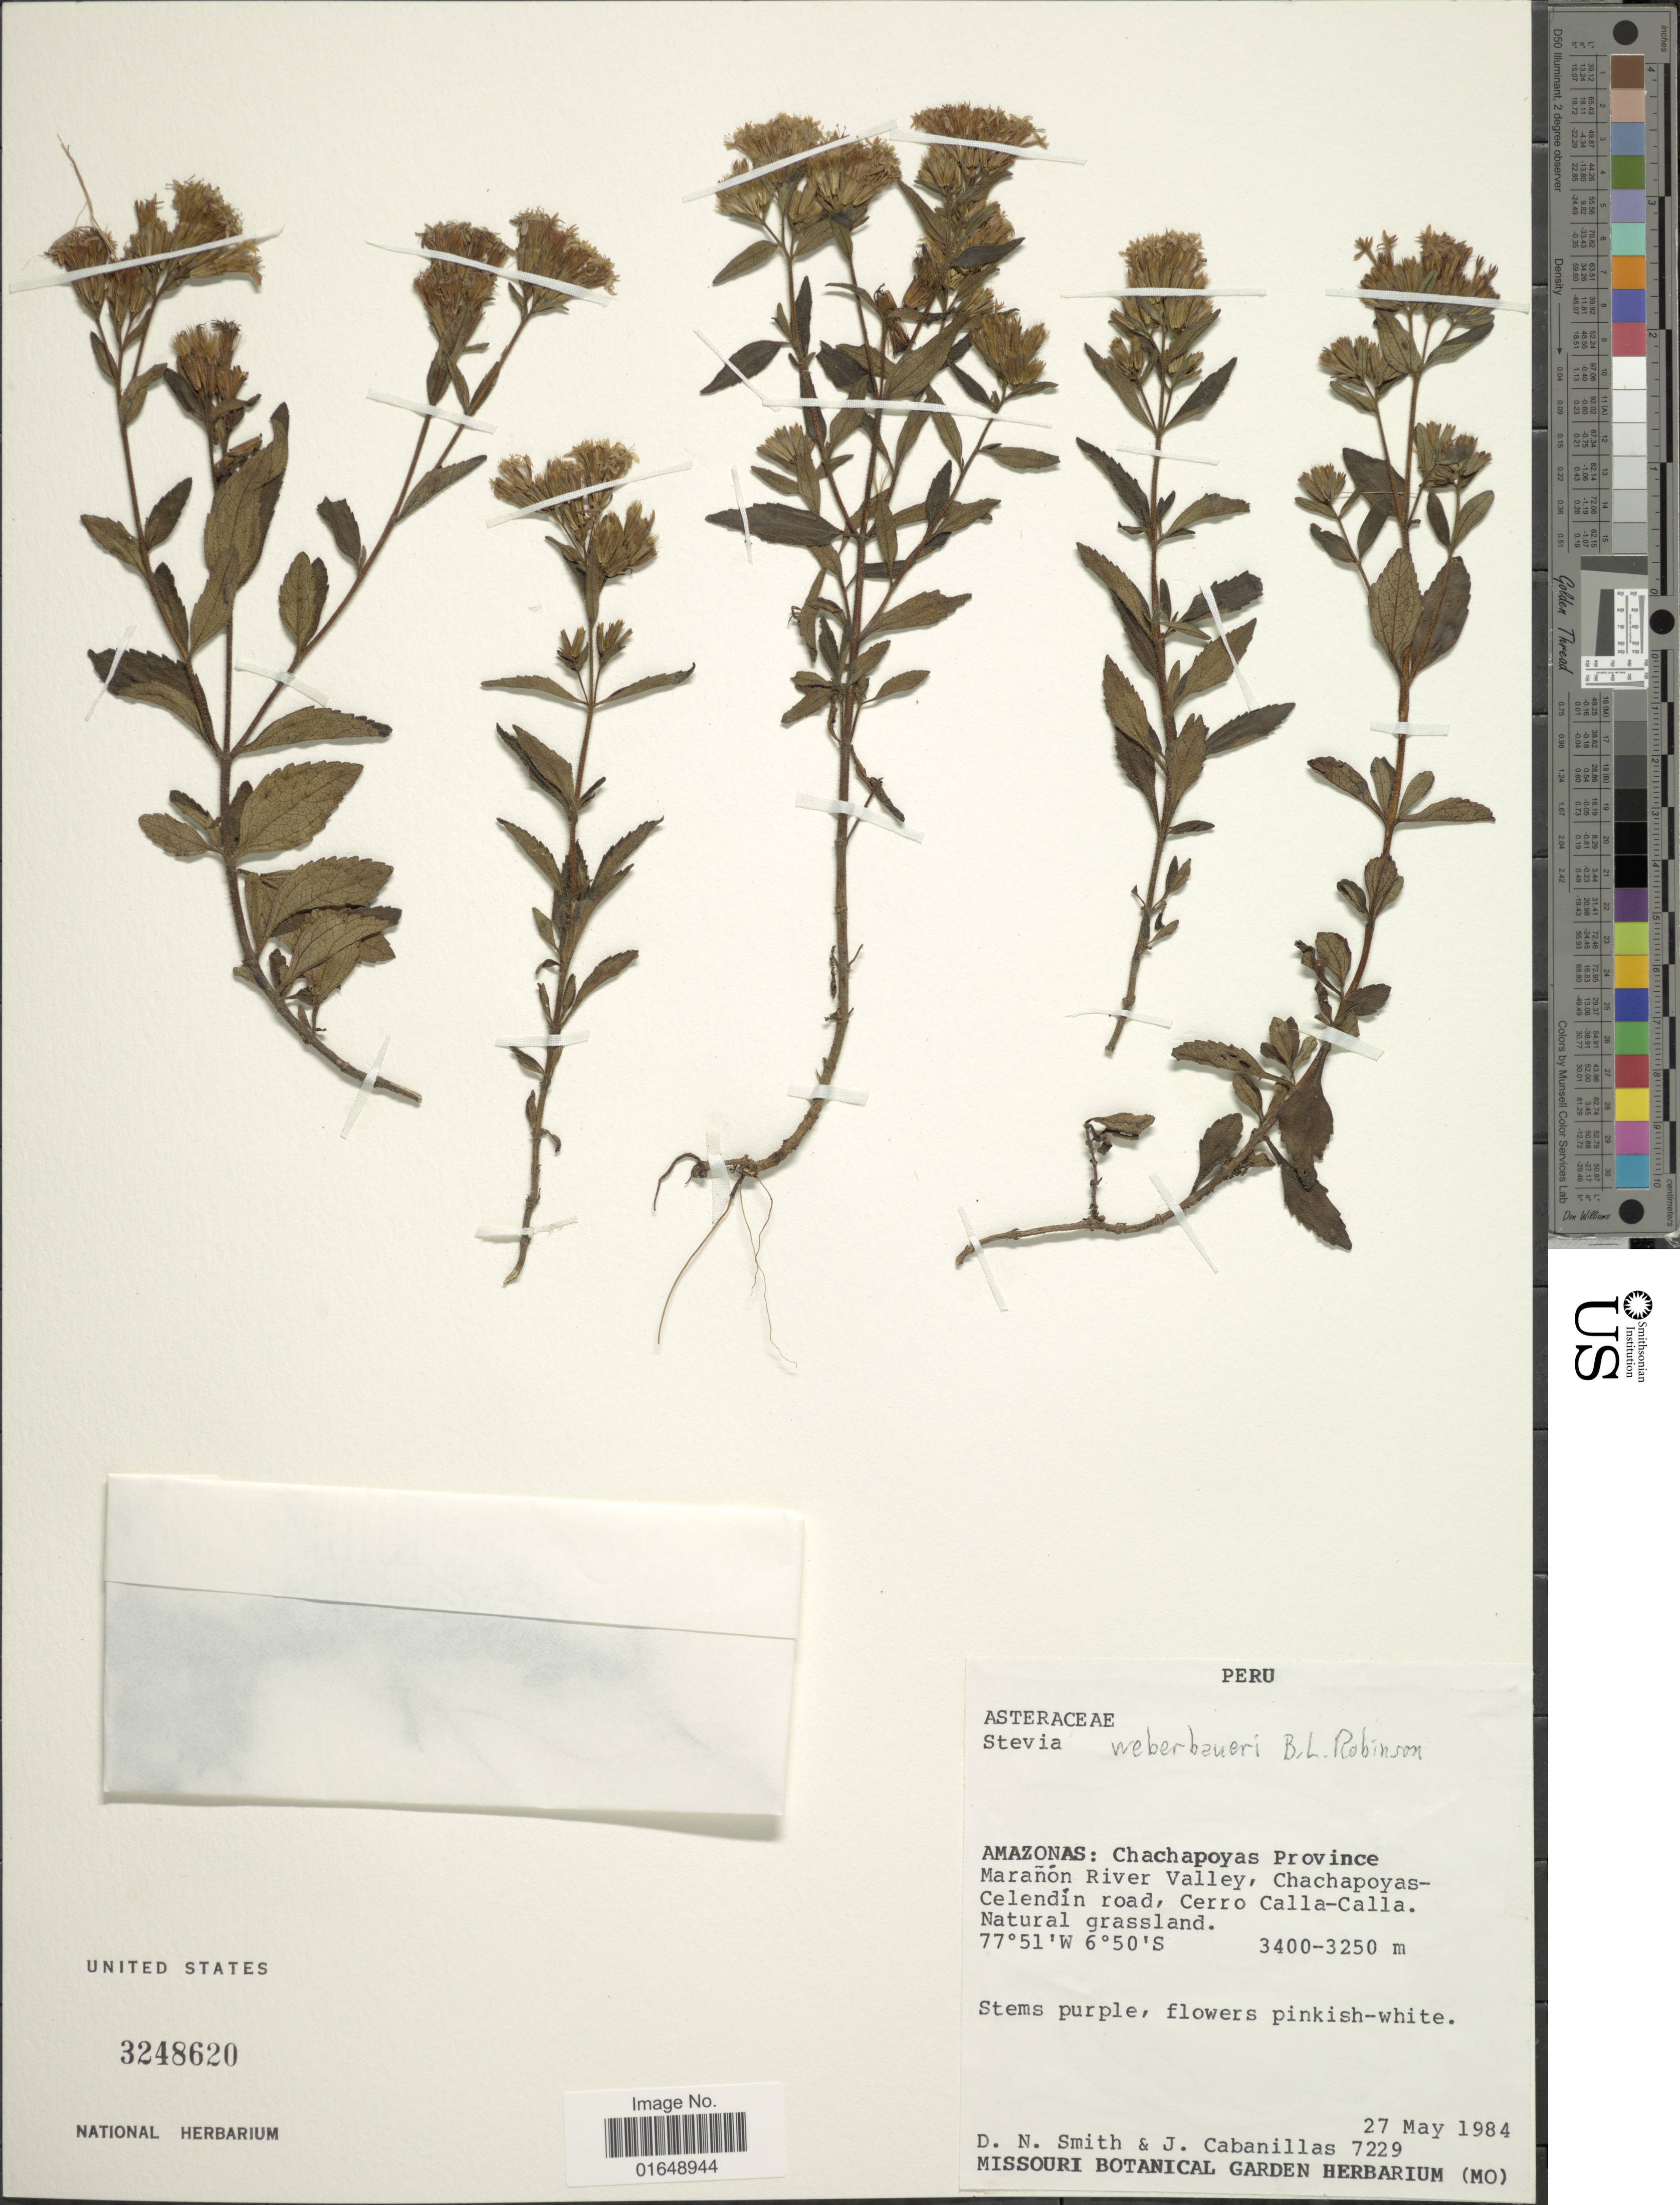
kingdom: Plantae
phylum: Tracheophyta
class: Magnoliopsida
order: Asterales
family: Asteraceae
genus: Stevia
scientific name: Stevia weberbaueri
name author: B.L. Rob.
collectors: D. Smith & J. Cabanillas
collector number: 7229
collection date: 1984-05-27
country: Peru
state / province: Amazonas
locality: Chachapoyas Province, Marañon River Valley, Chachapoyas-Celendin road, Cerro Calla-Calla.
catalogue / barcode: US 3248620